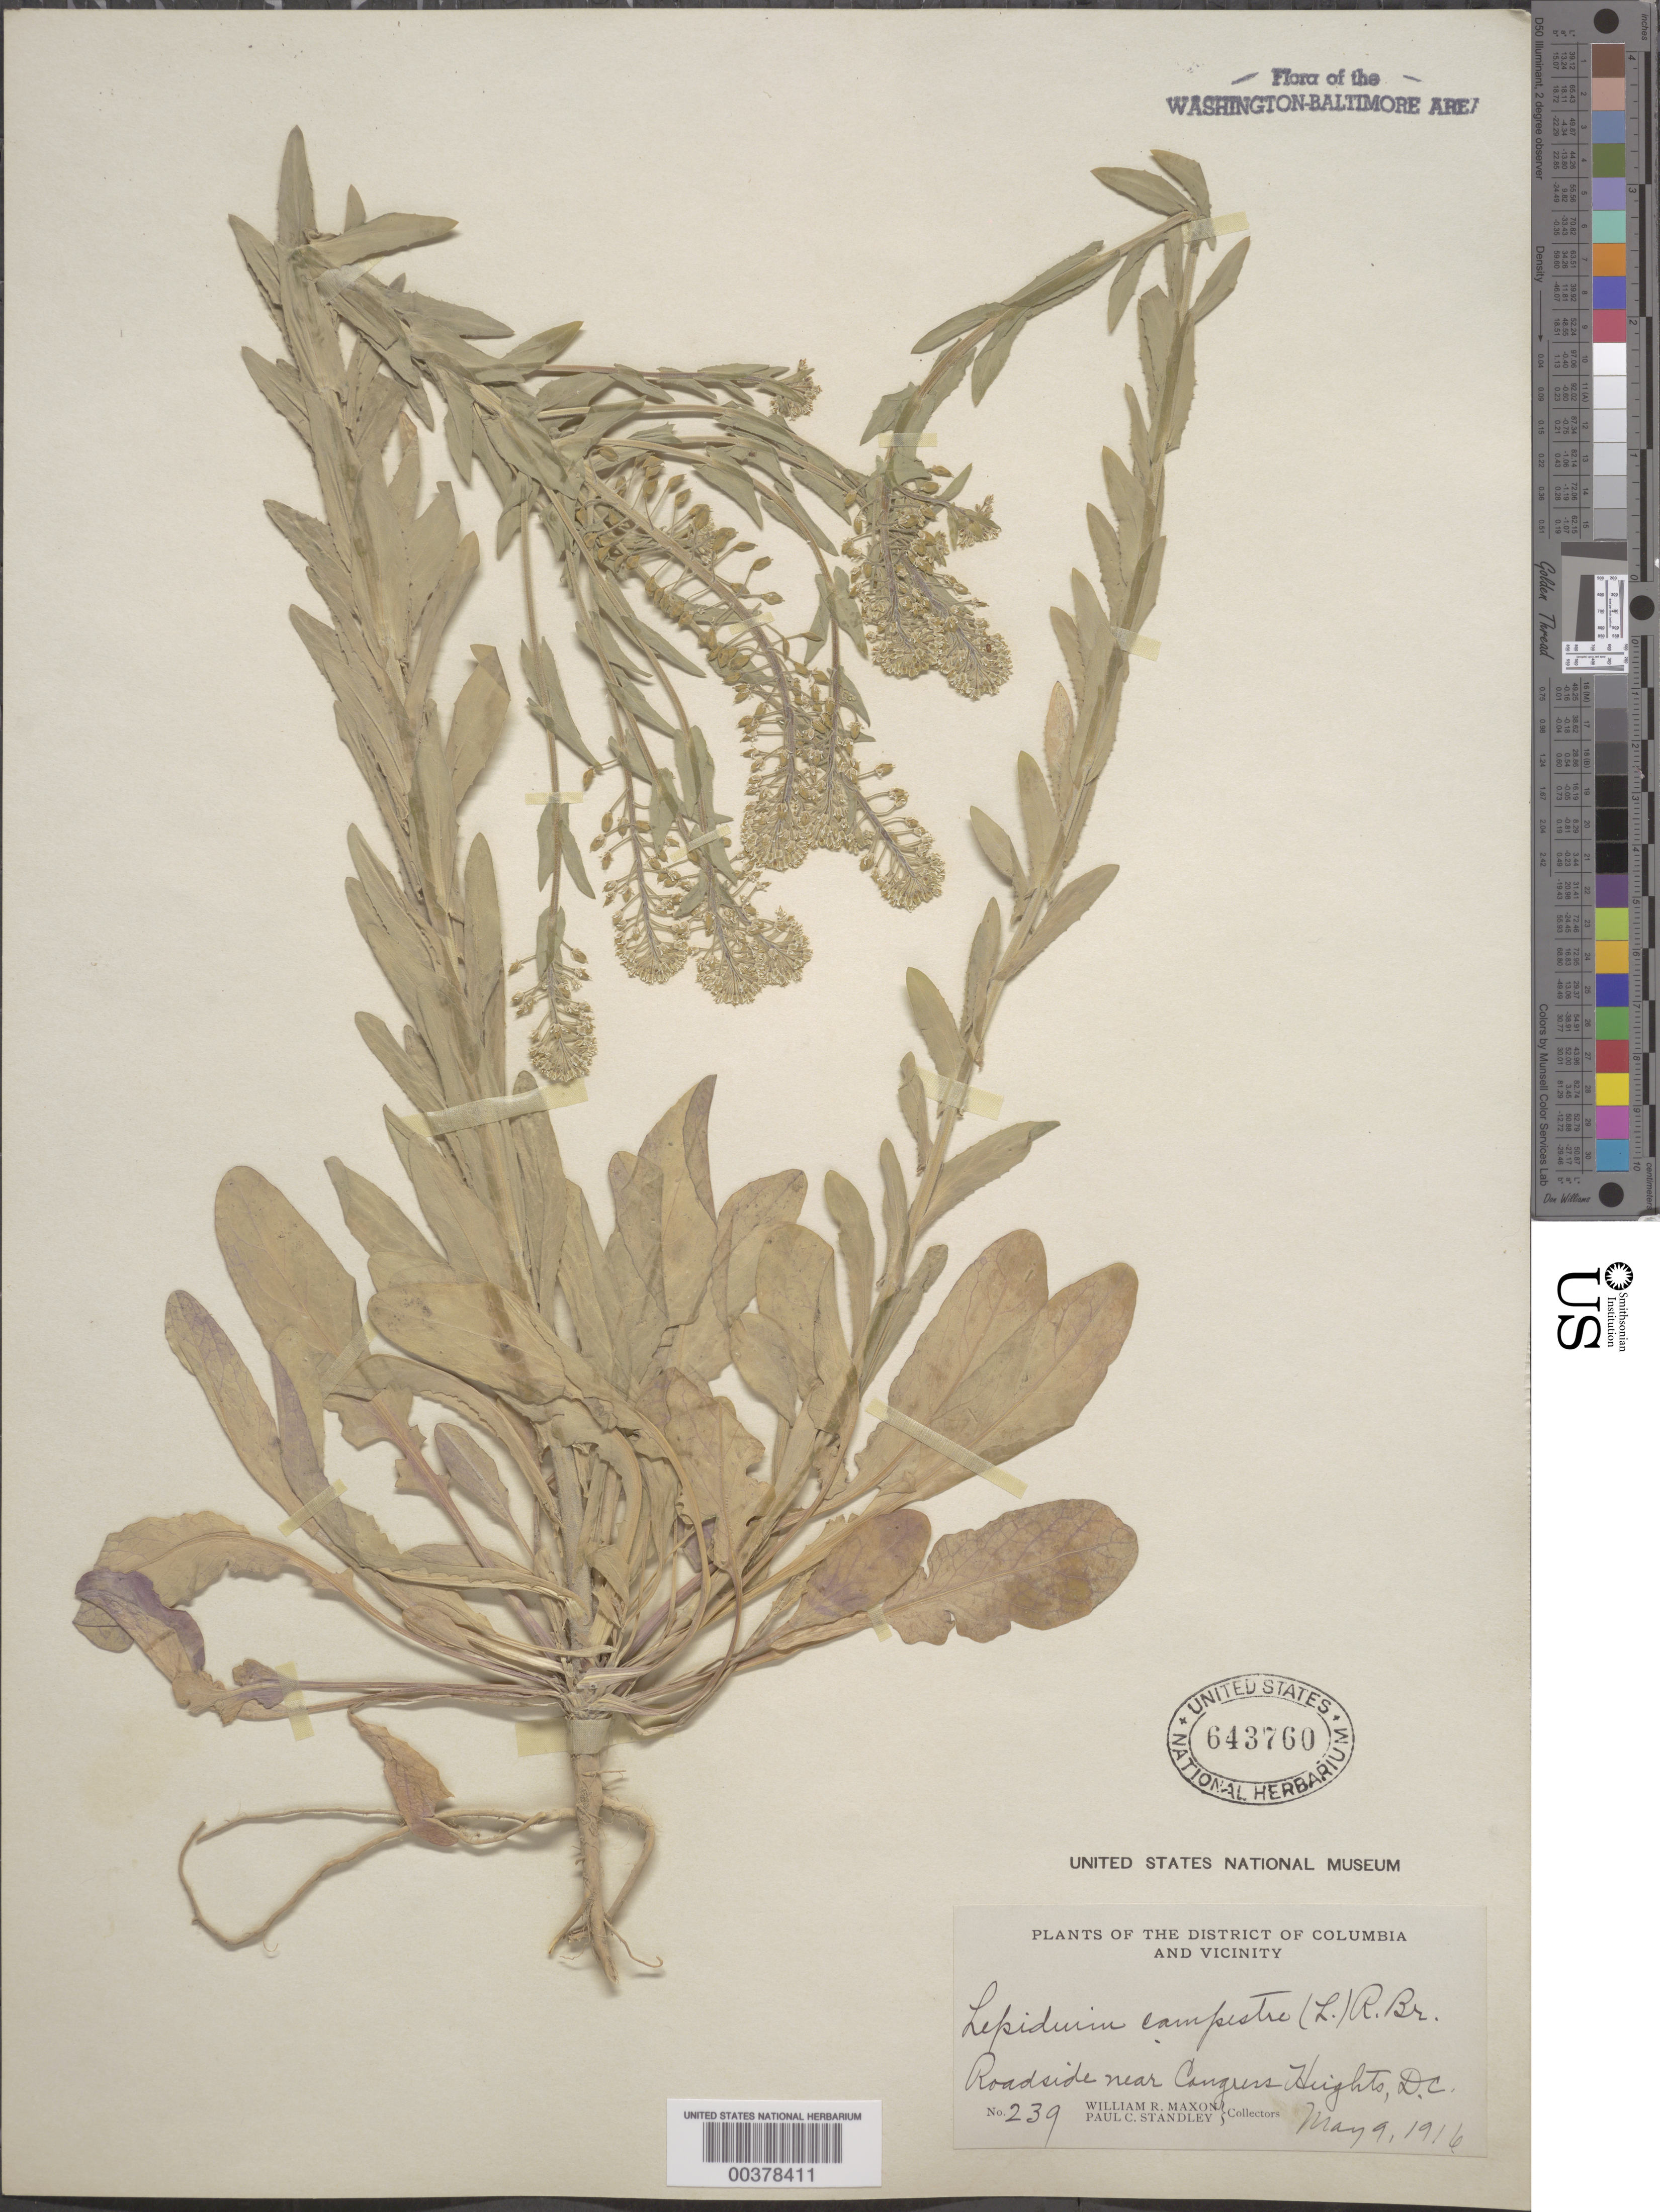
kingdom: Plantae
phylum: Tracheophyta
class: Magnoliopsida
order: Brassicales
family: Brassicaceae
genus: Lepidium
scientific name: Lepidium campestre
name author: (L.) W.T. Aiton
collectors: W. R. Maxon & P. C. Standley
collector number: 239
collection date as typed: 09 May 1916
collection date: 1916-05-09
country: United States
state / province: District of Columbia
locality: Congress Heights vicinity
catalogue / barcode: US 643760